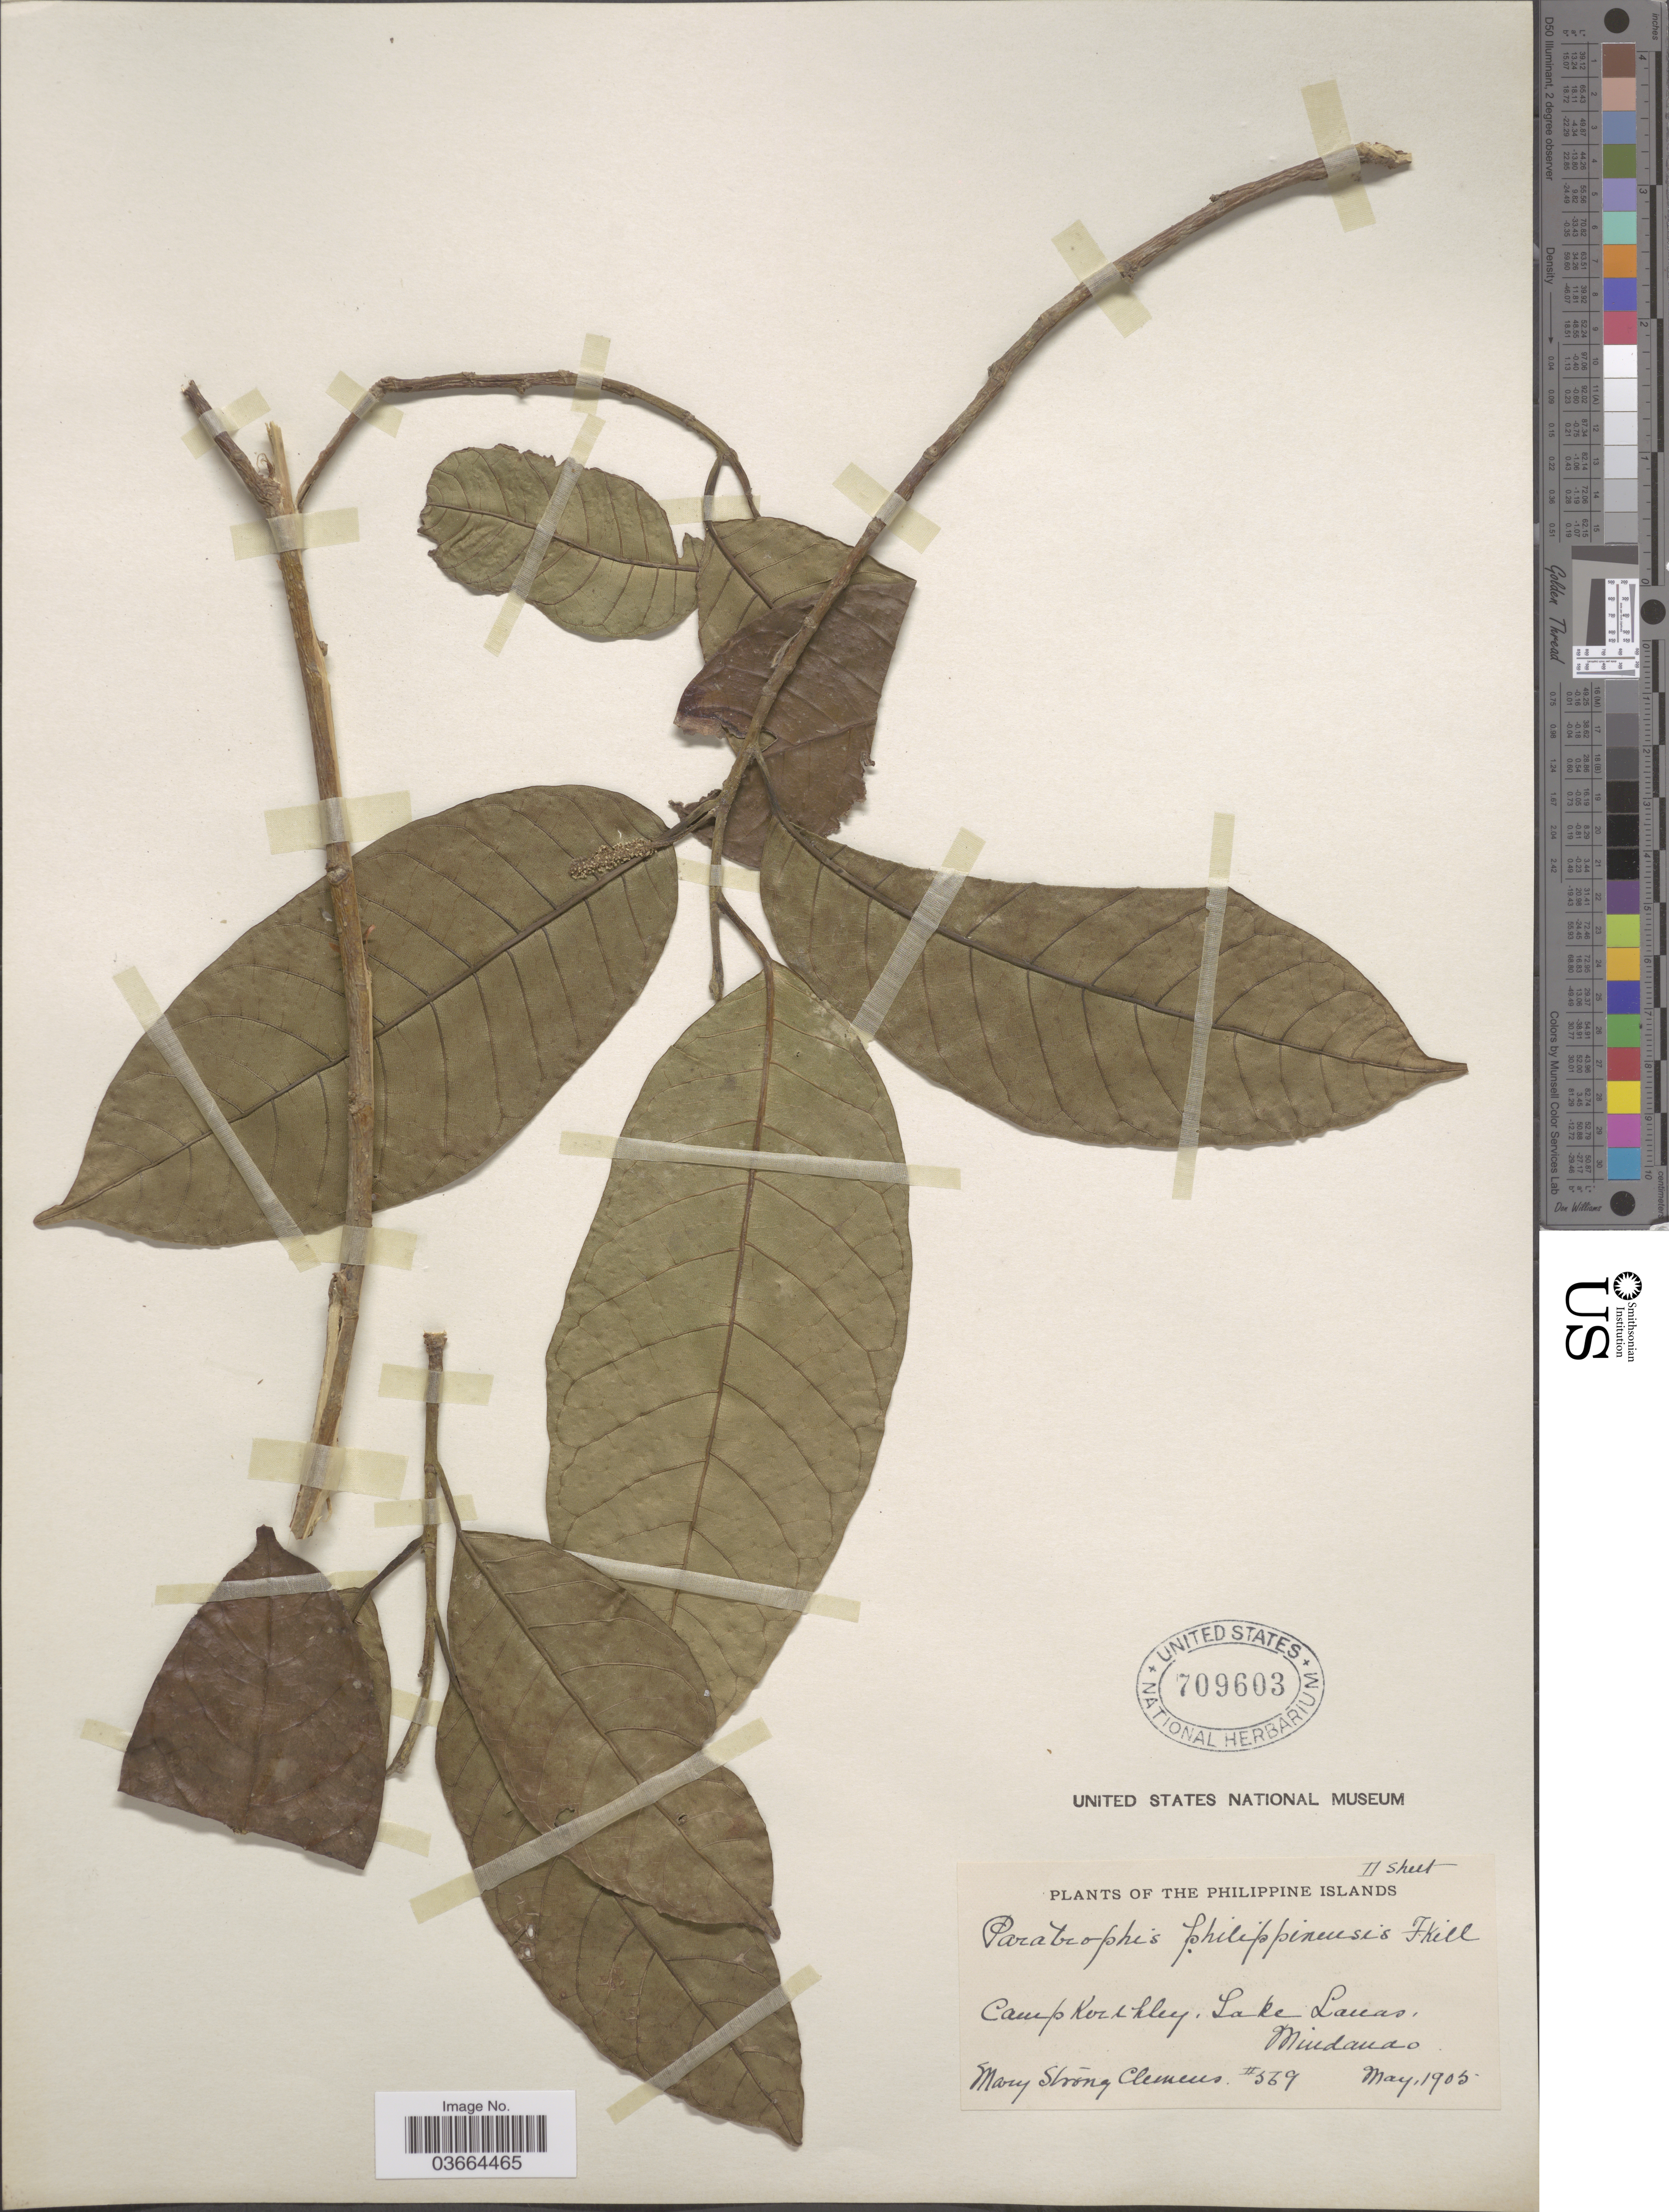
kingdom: Plantae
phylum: Tracheophyta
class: Magnoliopsida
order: Rosales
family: Moraceae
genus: Paratrophis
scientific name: Paratrophis philippinensis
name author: (Bureau) Fern.-Vill.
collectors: M. S. Clemens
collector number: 569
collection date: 1905-05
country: Philippines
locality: Camp Keithley, Lake Lanas, Mindanao.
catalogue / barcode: US 709603